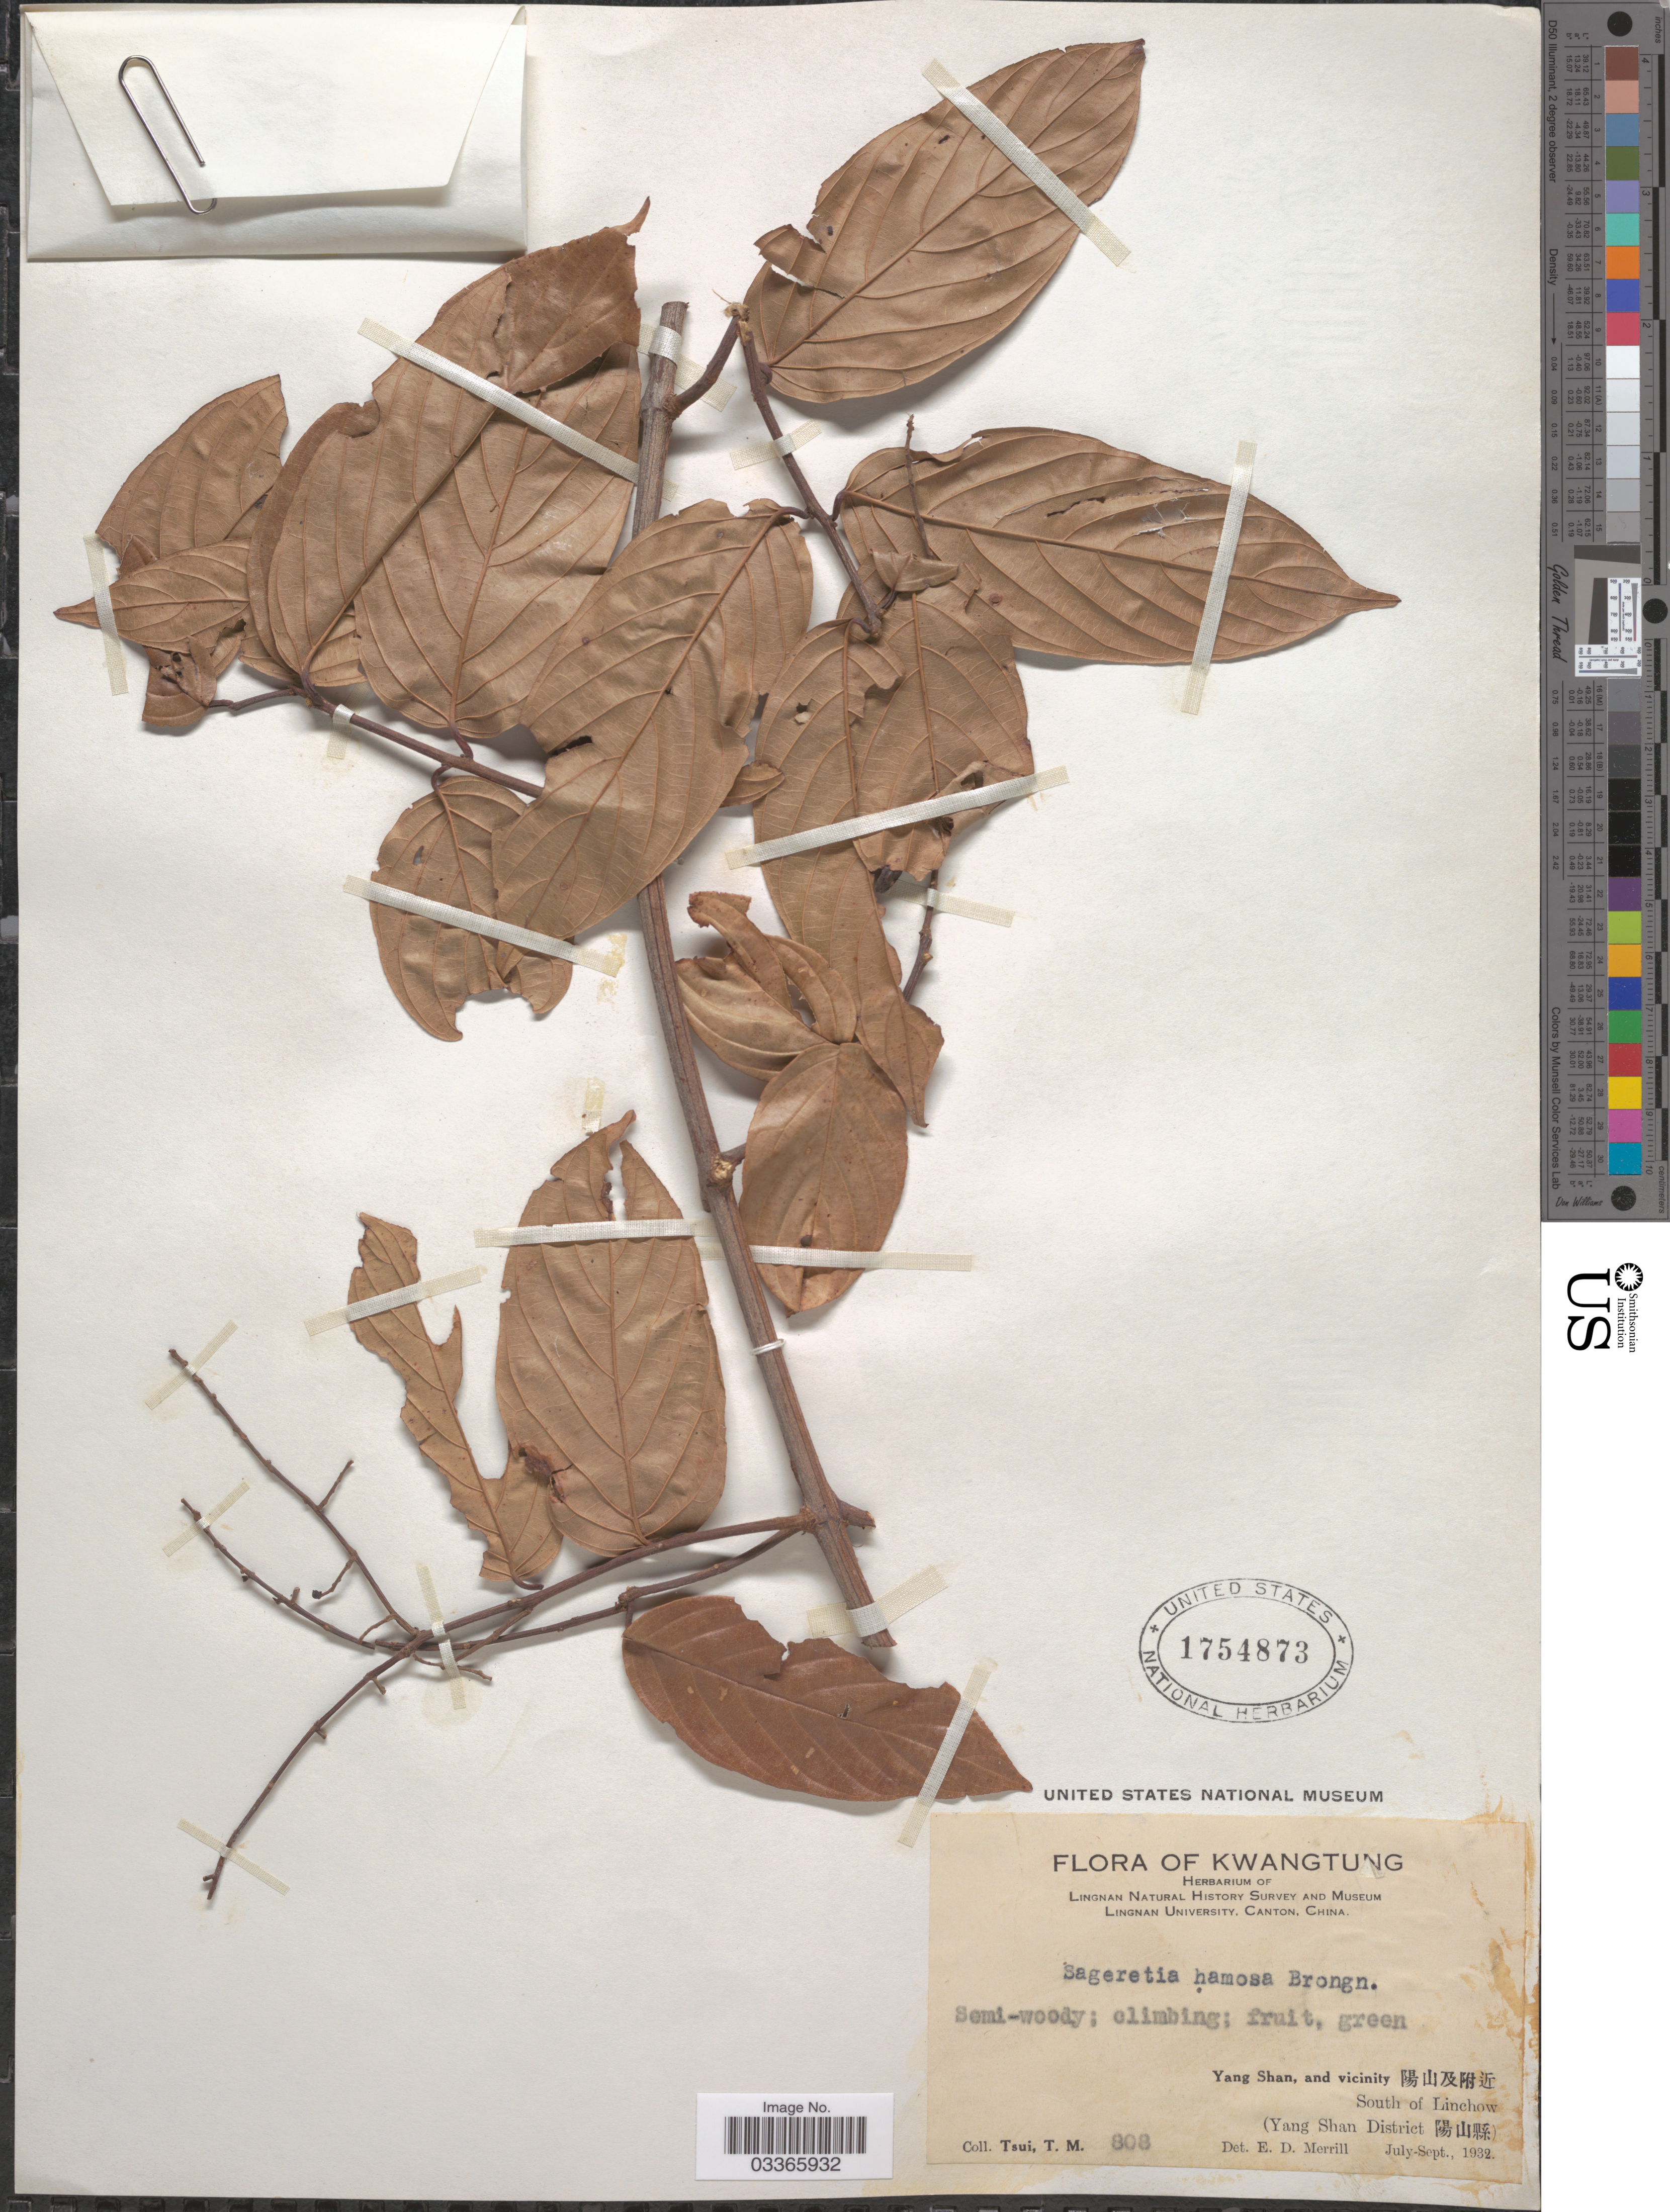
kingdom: Plantae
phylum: Tracheophyta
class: Magnoliopsida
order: Rosales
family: Rhamnaceae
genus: Sageretia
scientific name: Sageretia hamosa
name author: (Wall.) Brongn.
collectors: T. Tsui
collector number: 808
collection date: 1932-07/1932-09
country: China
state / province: Guangdong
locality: Kwangtung, Yang Shan, and vicinity X, South of Linchow (Yang Shan District X).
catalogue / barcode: US 1754873